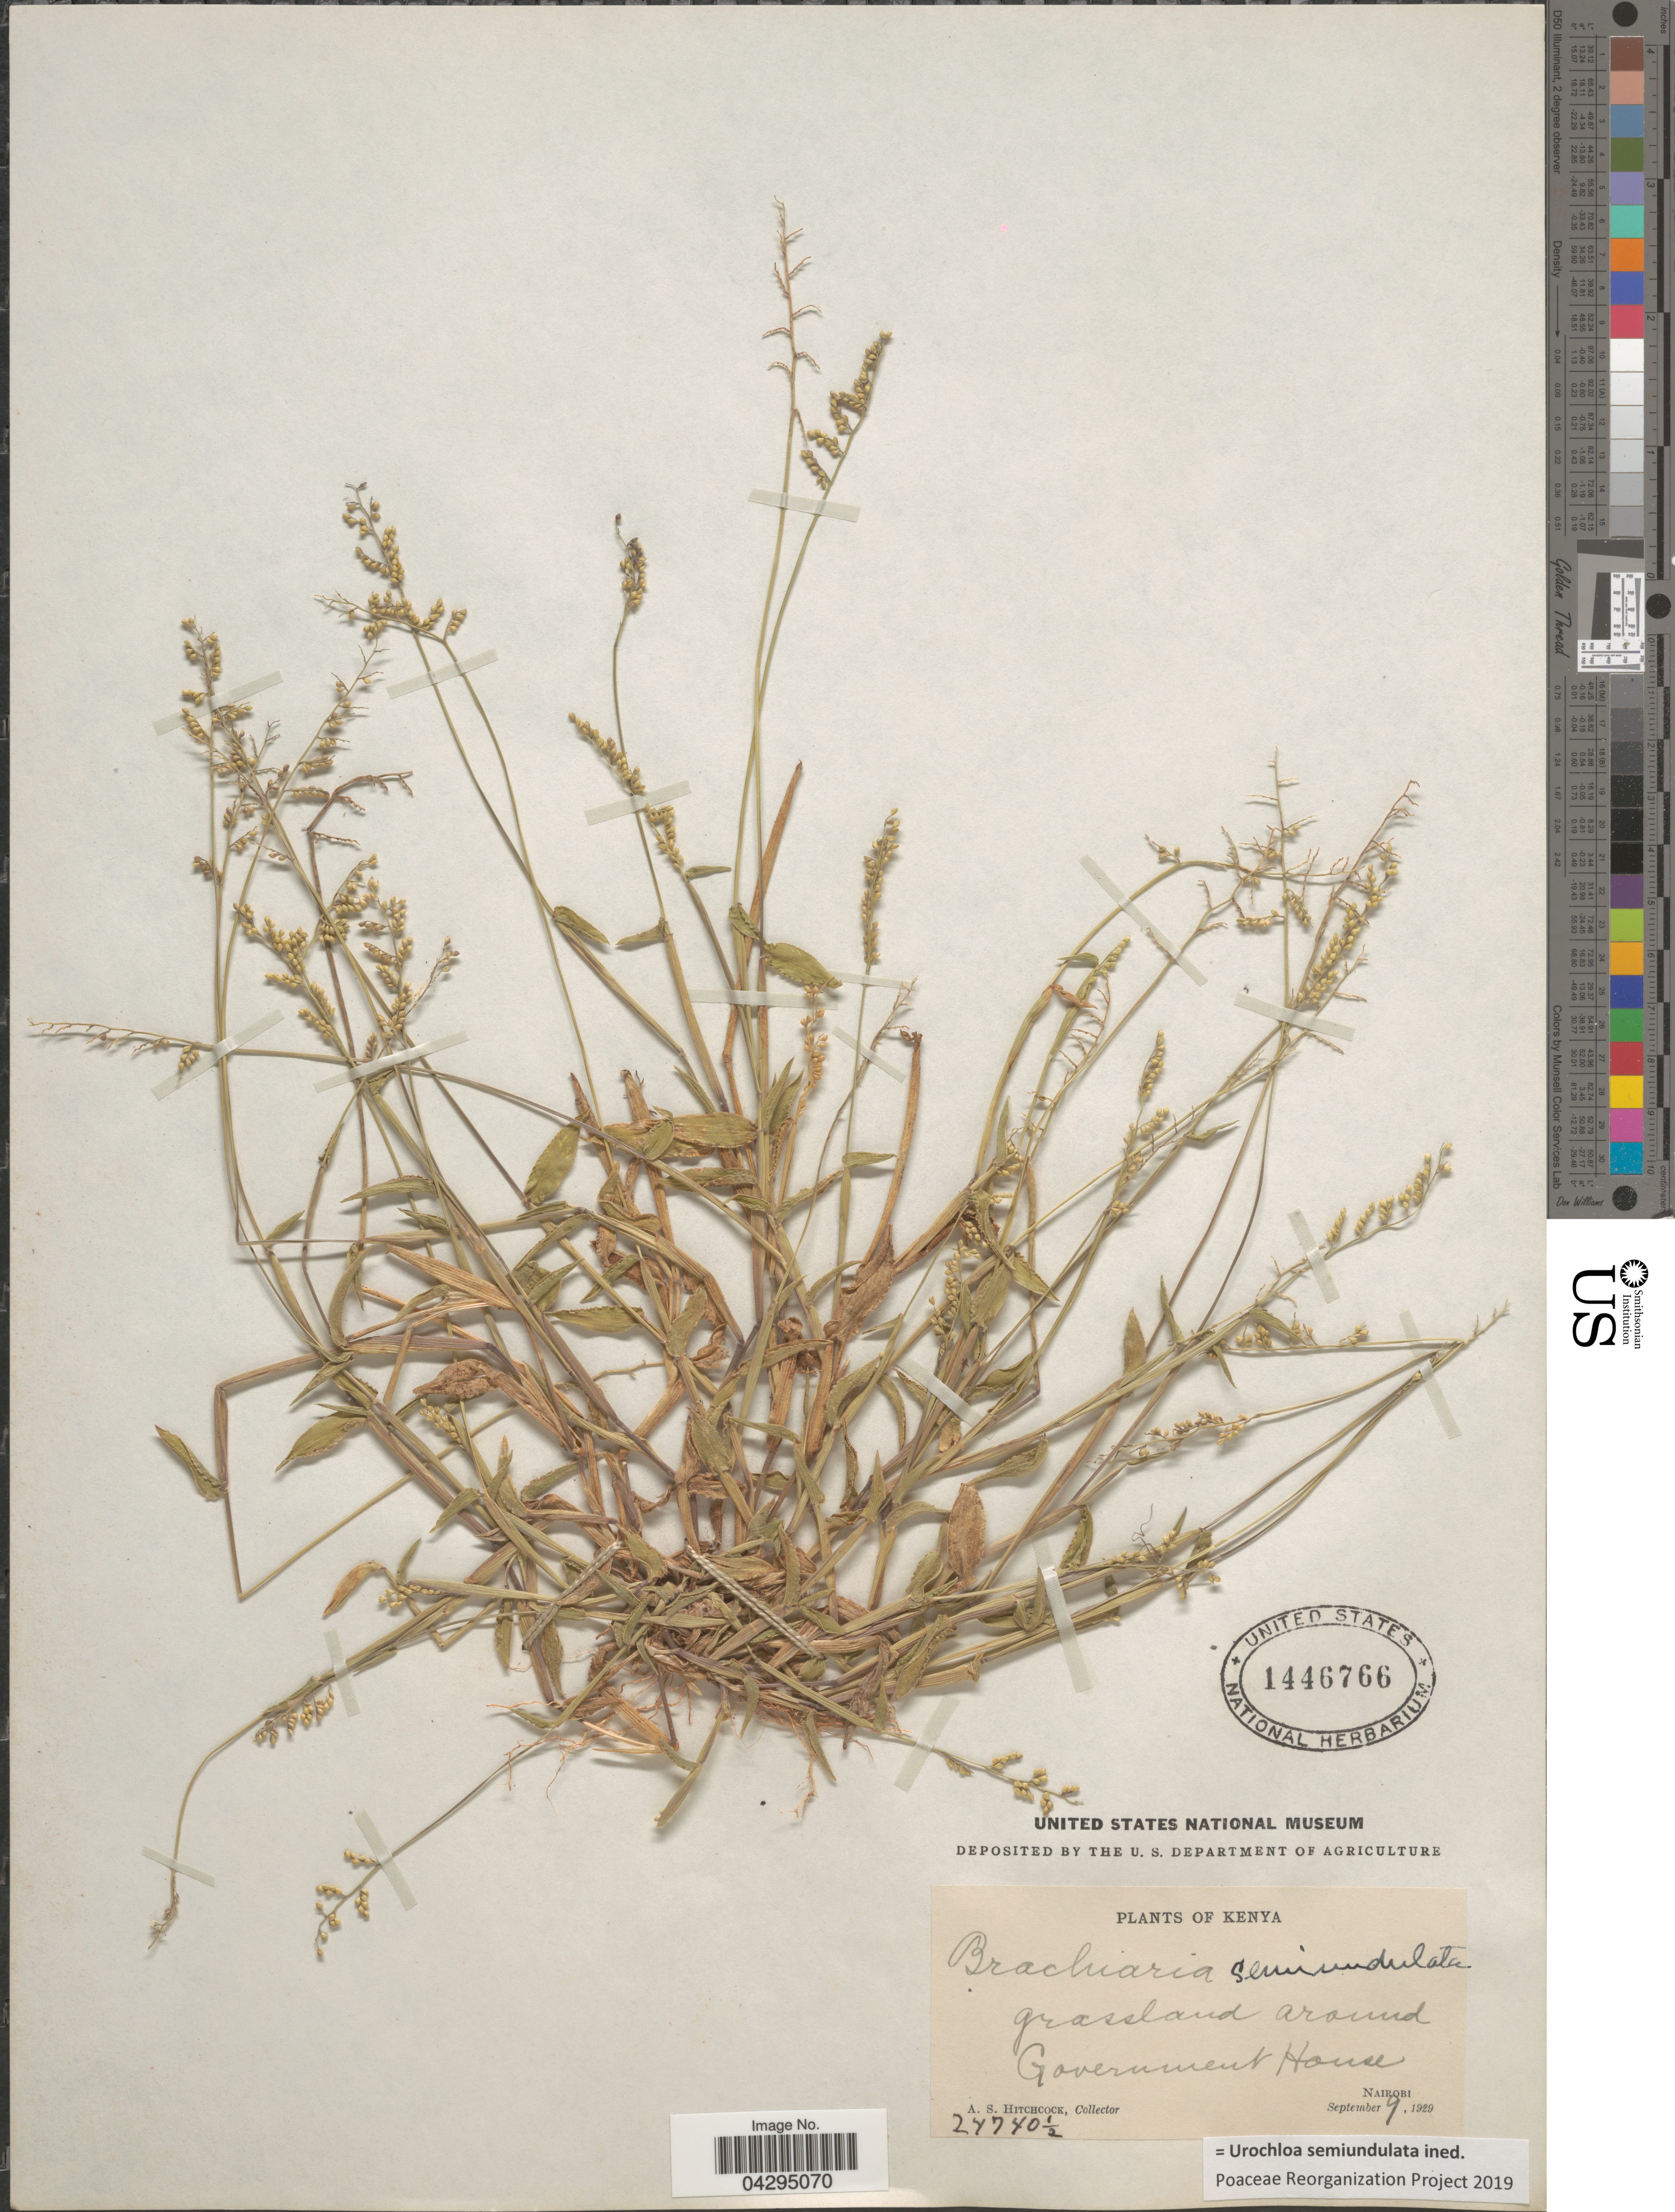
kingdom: Plantae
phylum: Tracheophyta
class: Liliopsida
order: Poales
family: Poaceae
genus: Urochloa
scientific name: Urochloa semiundulata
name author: (Hochst. ex A. Rich.) Ashal. & V. J. Nair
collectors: A. S. Hitchcock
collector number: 24740½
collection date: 1929-09-09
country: Kenya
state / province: Nairobi Area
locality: Grassland around Government House. Nairobi.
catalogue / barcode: US 1446766